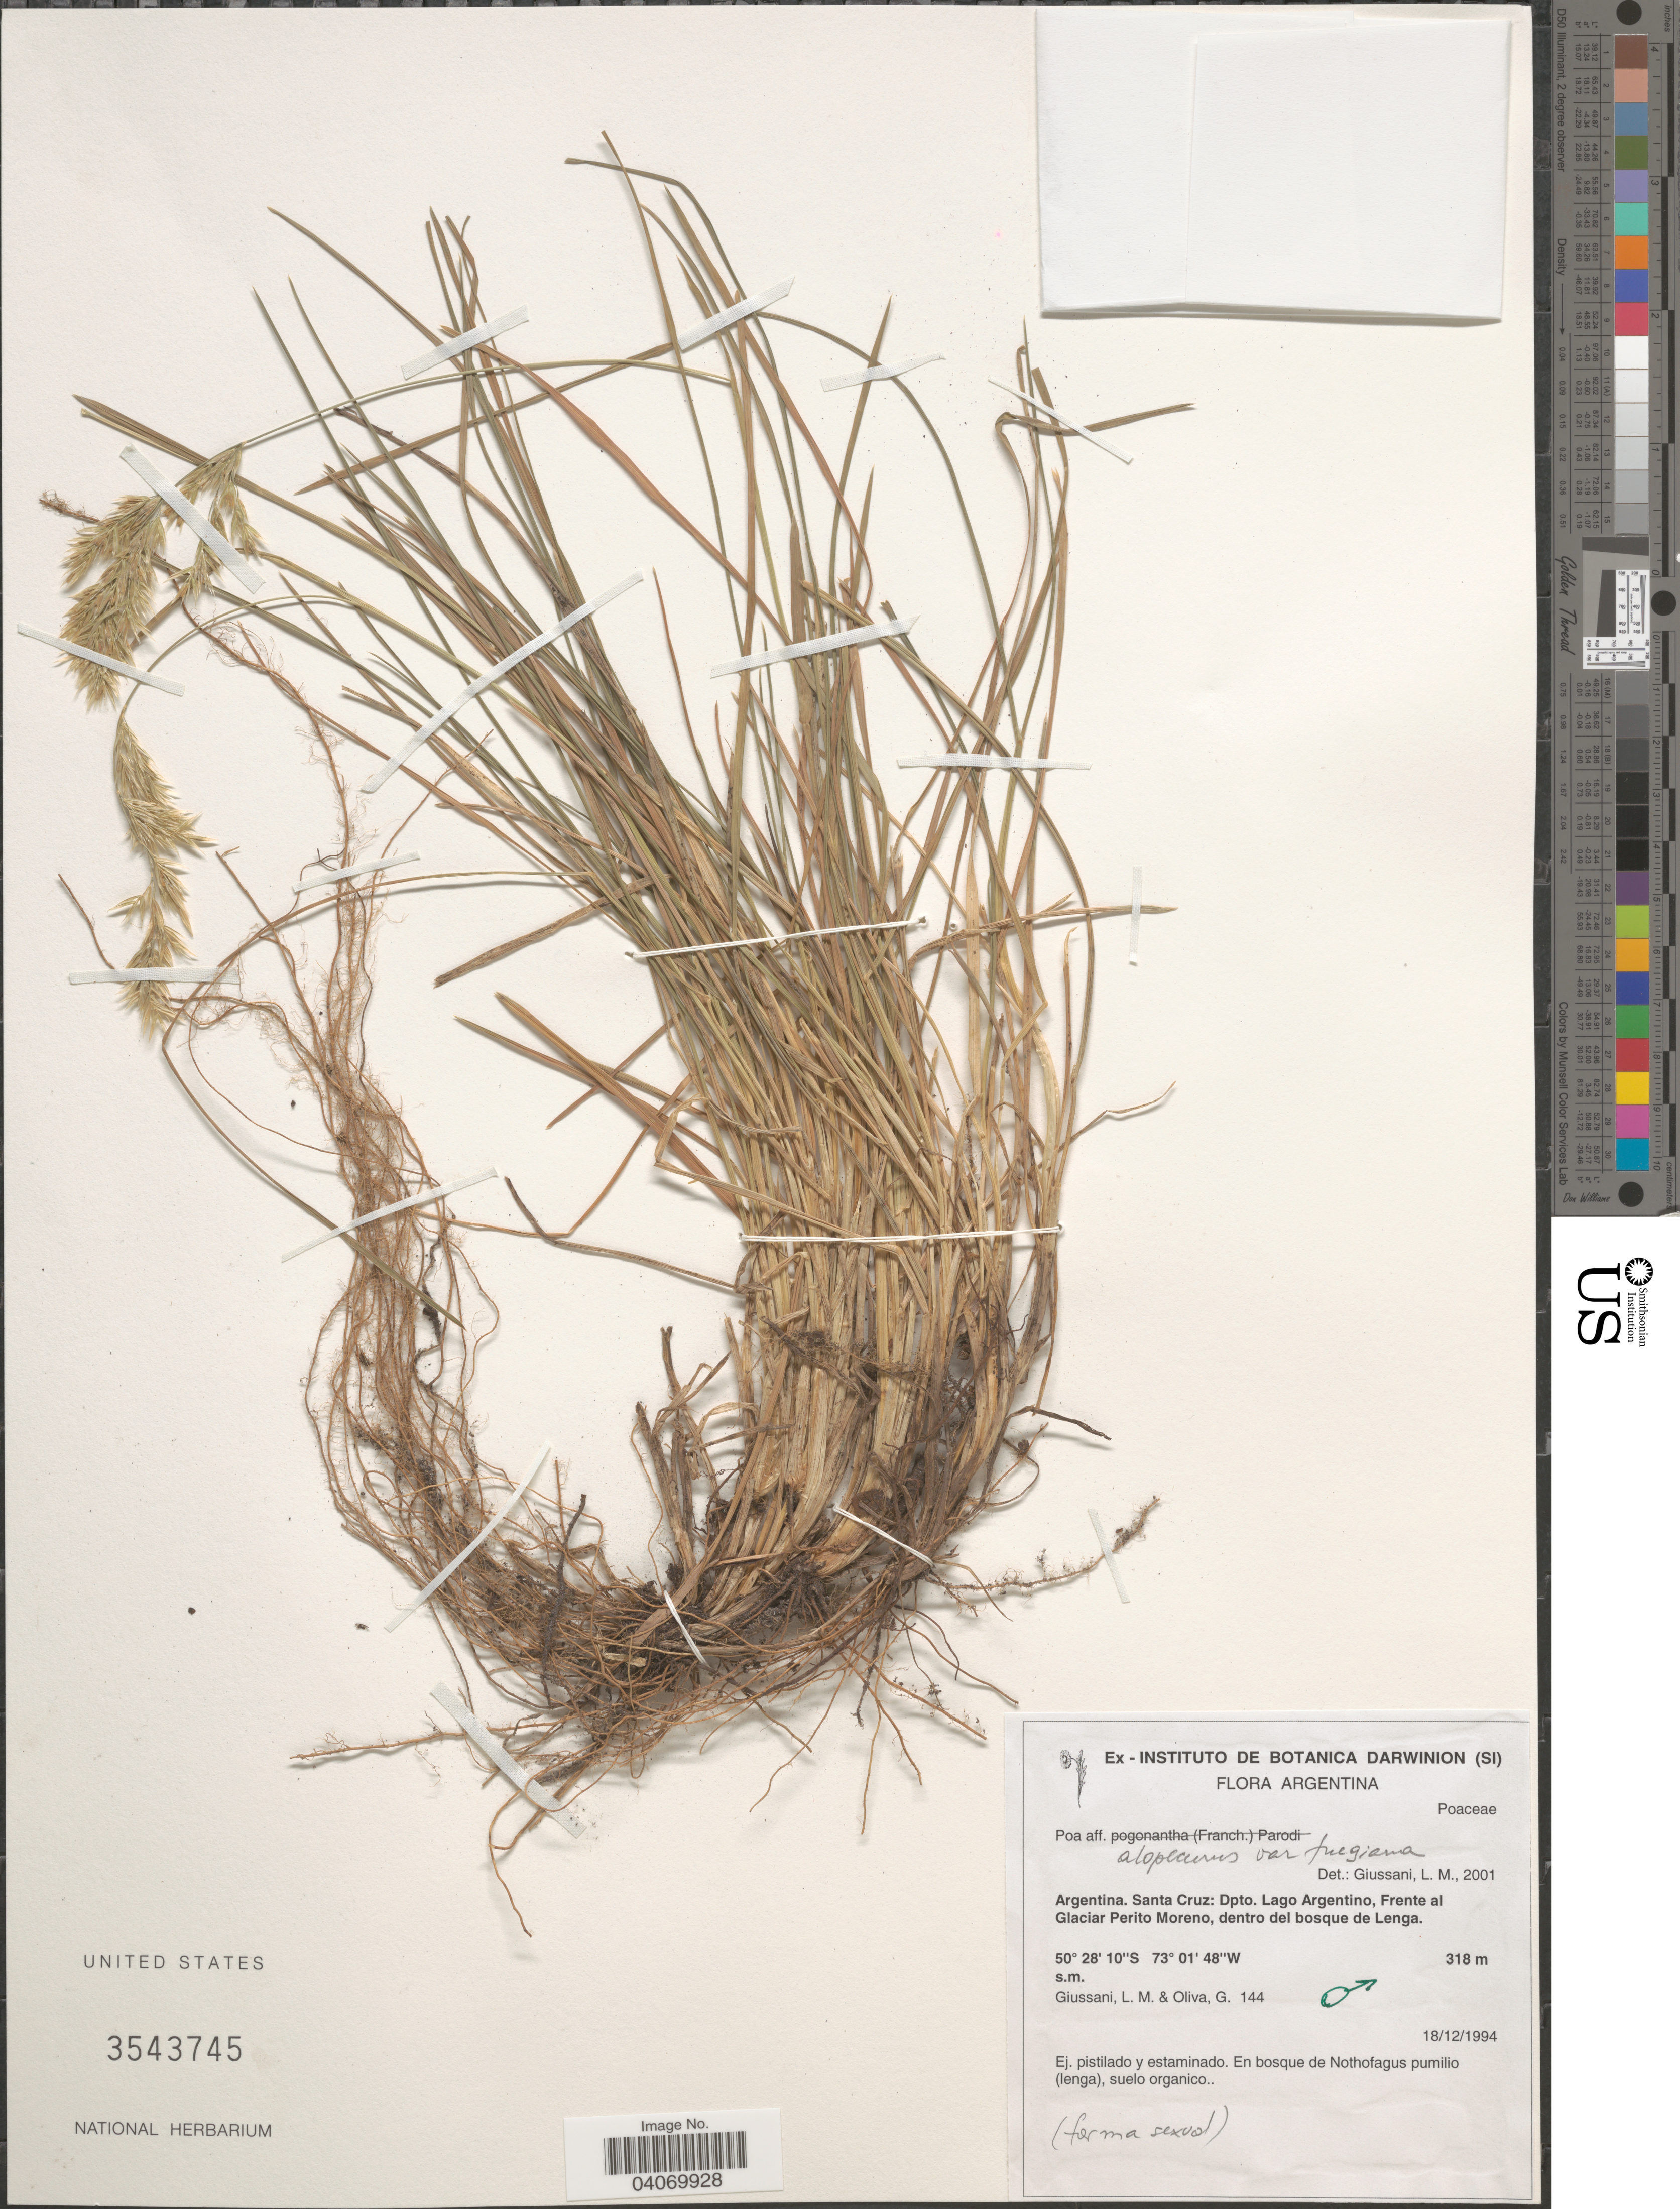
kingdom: Plantae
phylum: Tracheophyta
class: Liliopsida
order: Poales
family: Poaceae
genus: Poa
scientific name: Poa alopecurus subsp. fuegiana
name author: (Hook. f.) D.M. Moore & Dogg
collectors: L. Giussani & G. Oliva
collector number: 144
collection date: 1994-12-18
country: Argentina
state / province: Santa Cruz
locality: Dpto. Lago Argentino, Frente al Glaciar Perito Moreno, dentro del bosque de Lenga.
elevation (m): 318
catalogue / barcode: US 3543745